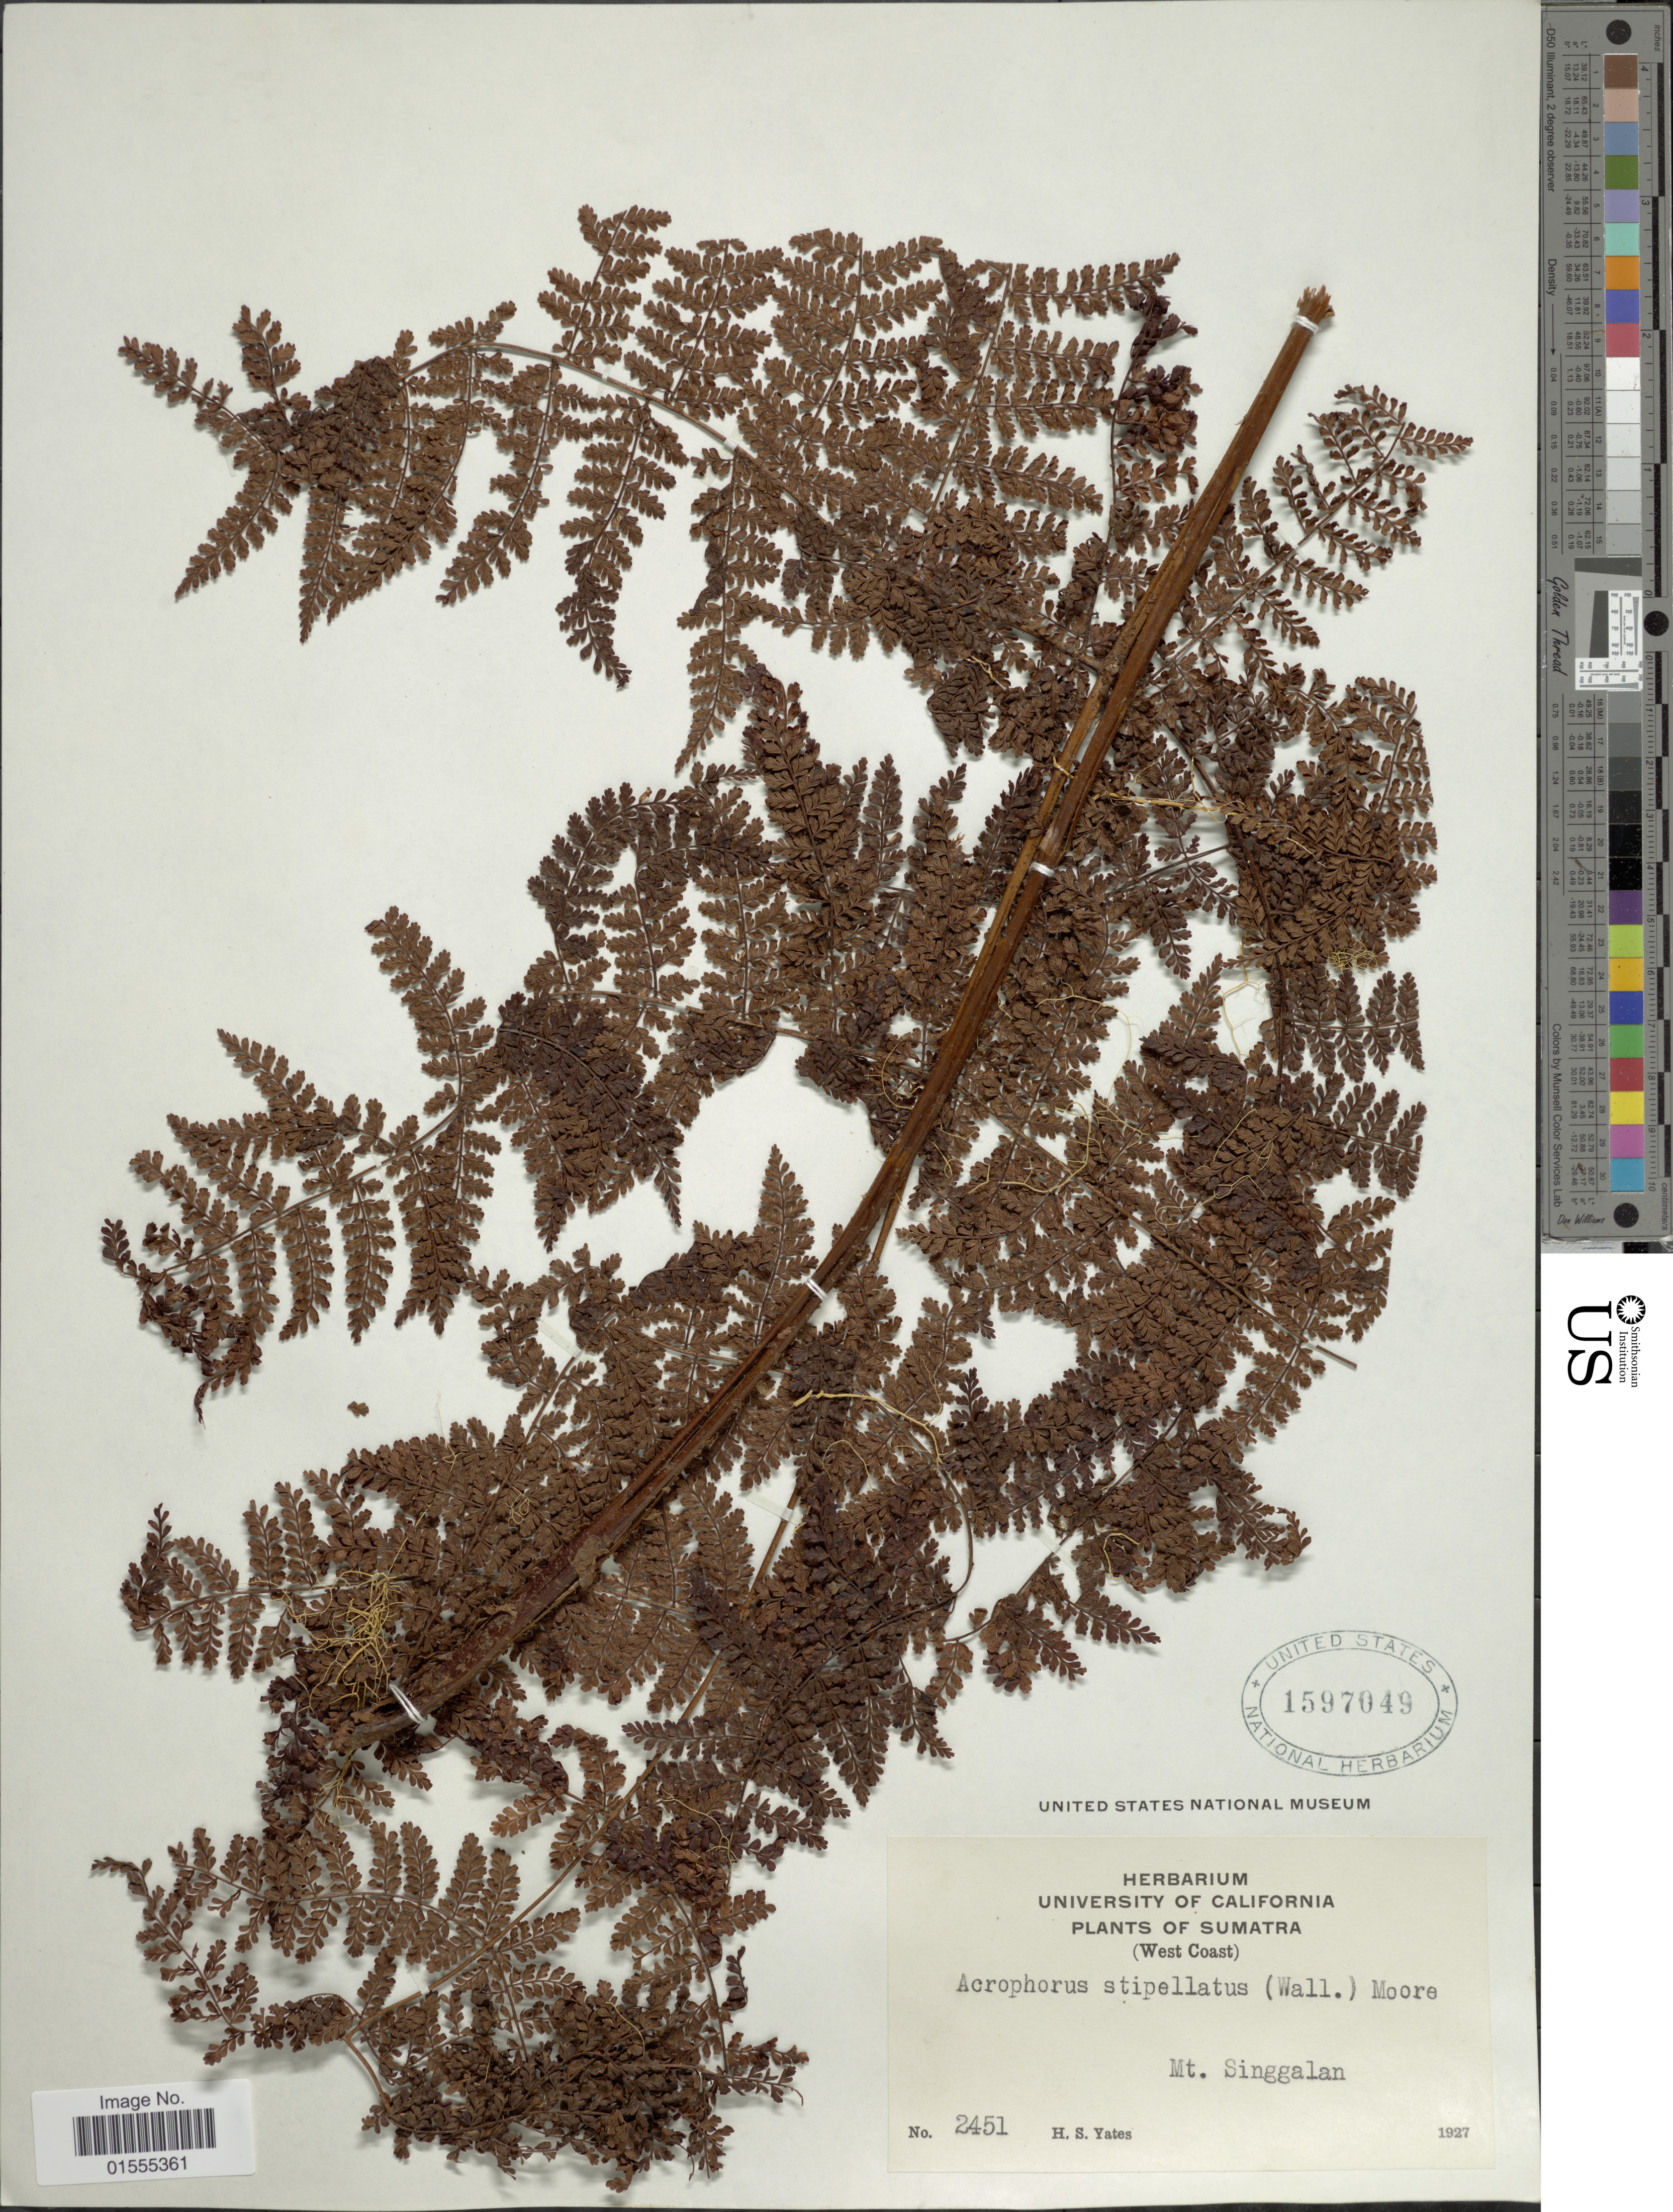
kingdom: Plantae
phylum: Tracheophyta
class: Polypodiopsida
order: Polypodiales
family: Dryopteridaceae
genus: Dryopteris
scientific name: Dryopteris nodosa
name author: (C. Presl) Li Bing Zhang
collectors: H. S. Yates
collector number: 2451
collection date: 1927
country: Indonesia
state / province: Sumatra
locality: (West Coast) Mt Singgalan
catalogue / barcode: US 1597049